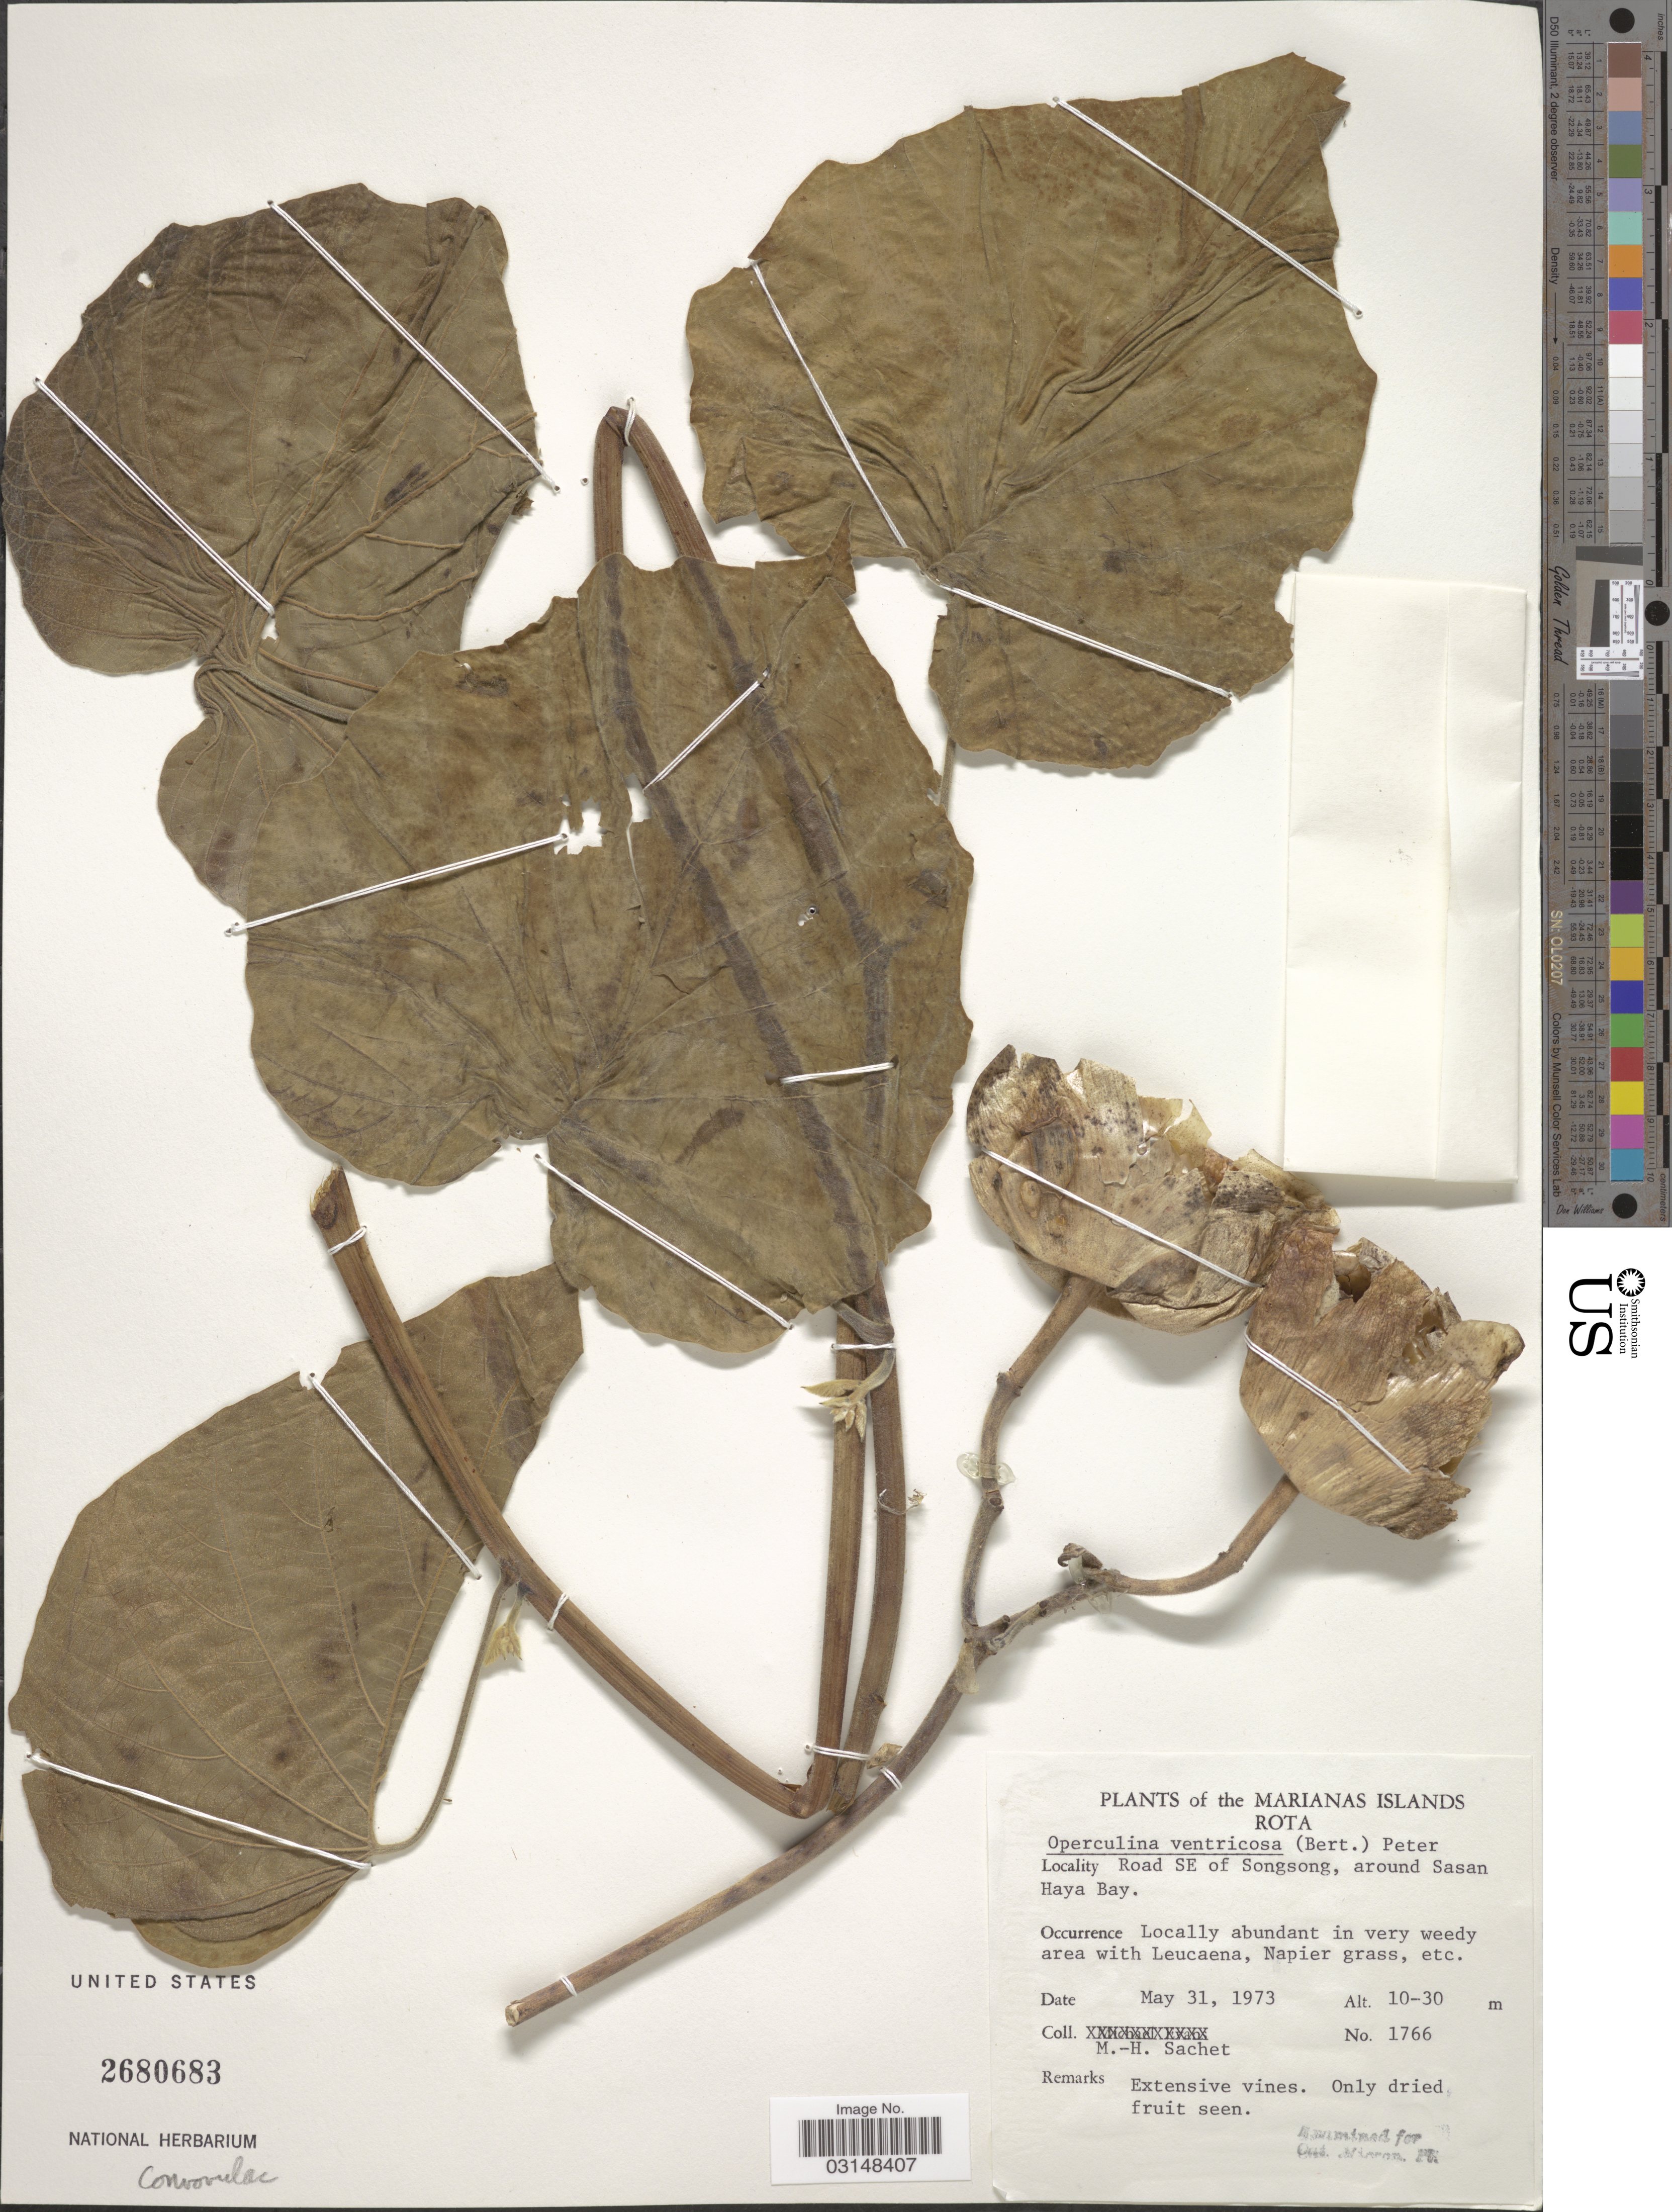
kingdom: Plantae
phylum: Tracheophyta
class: Magnoliopsida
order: Solanales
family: Convolvulaceae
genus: Operculina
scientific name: Operculina ventricosa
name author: (Aubl.) Barb. Rodr.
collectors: M.-H. Sachet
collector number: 1766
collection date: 1973-05-31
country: Northern Mariana Islands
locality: The Marianas Islands, Rota, Road SE of Songsong, around Sasan Haya Bay.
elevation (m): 10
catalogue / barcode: US 2680683